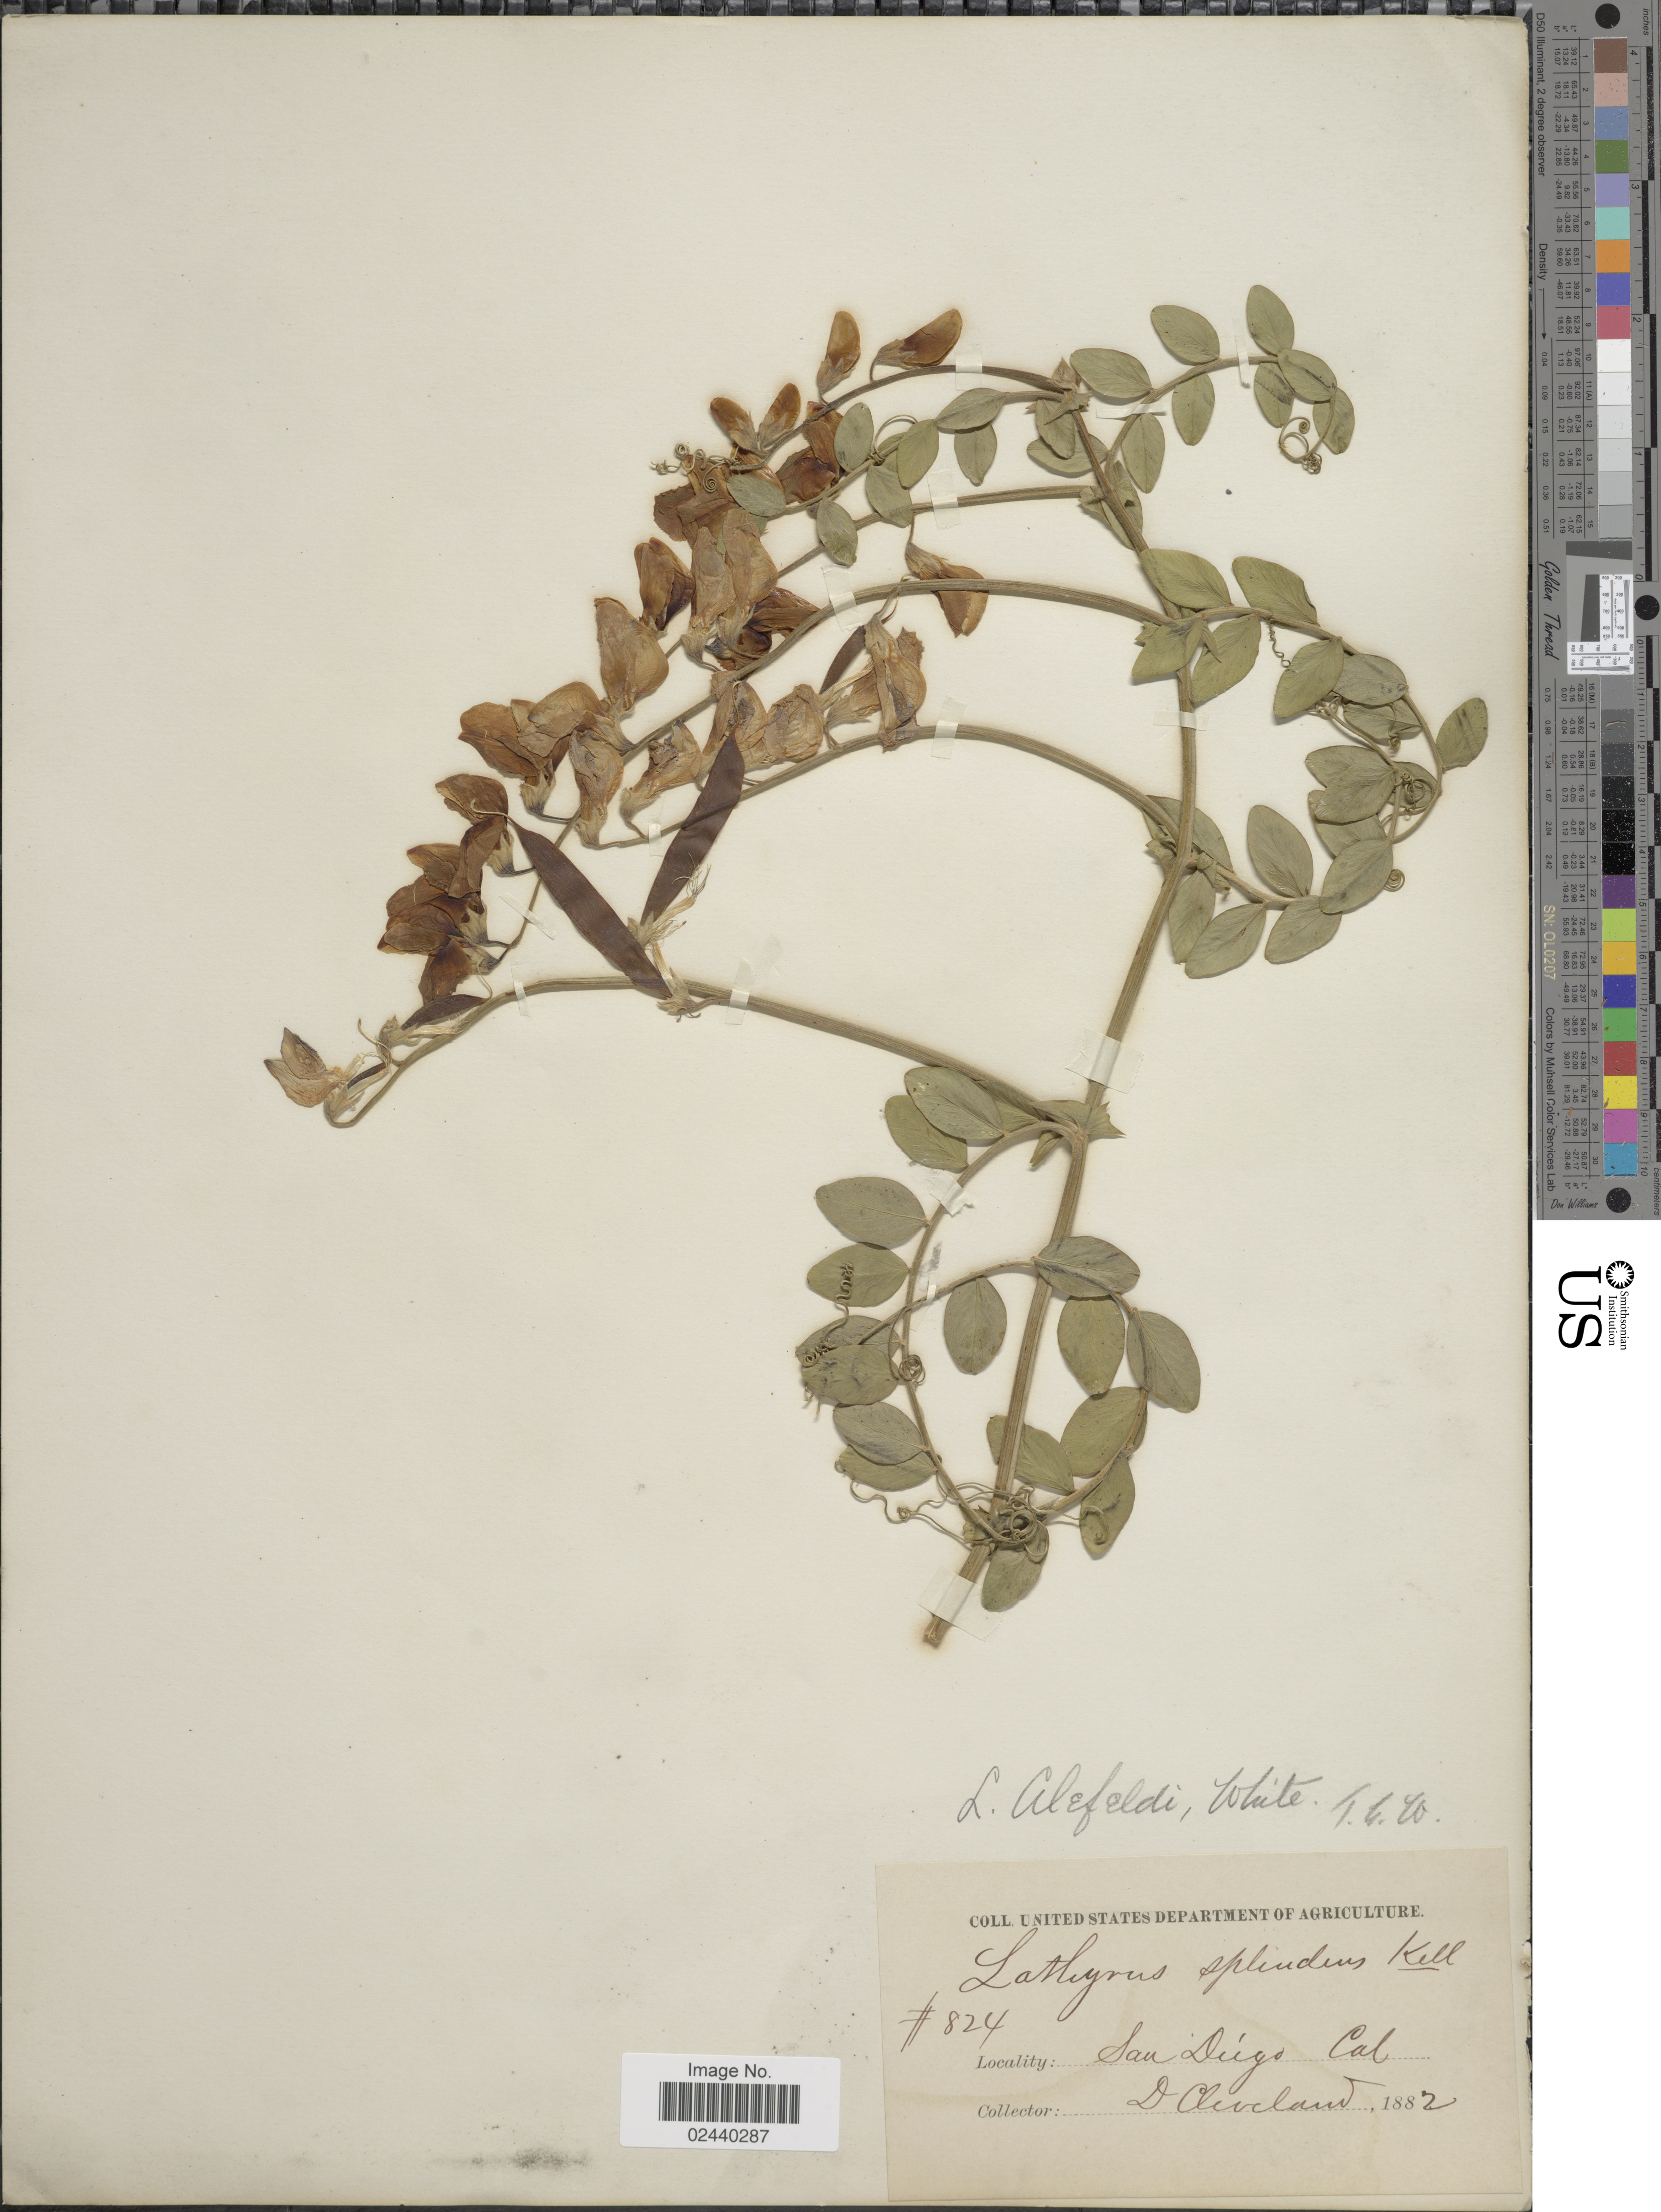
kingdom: Plantae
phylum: Tracheophyta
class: Magnoliopsida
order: Fabales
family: Fabaceae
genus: Lathyrus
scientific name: Lathyrus alefeldii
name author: T.G. White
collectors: D. Cleveland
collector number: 824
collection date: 1882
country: United States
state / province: California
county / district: San Diego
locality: San Diego.